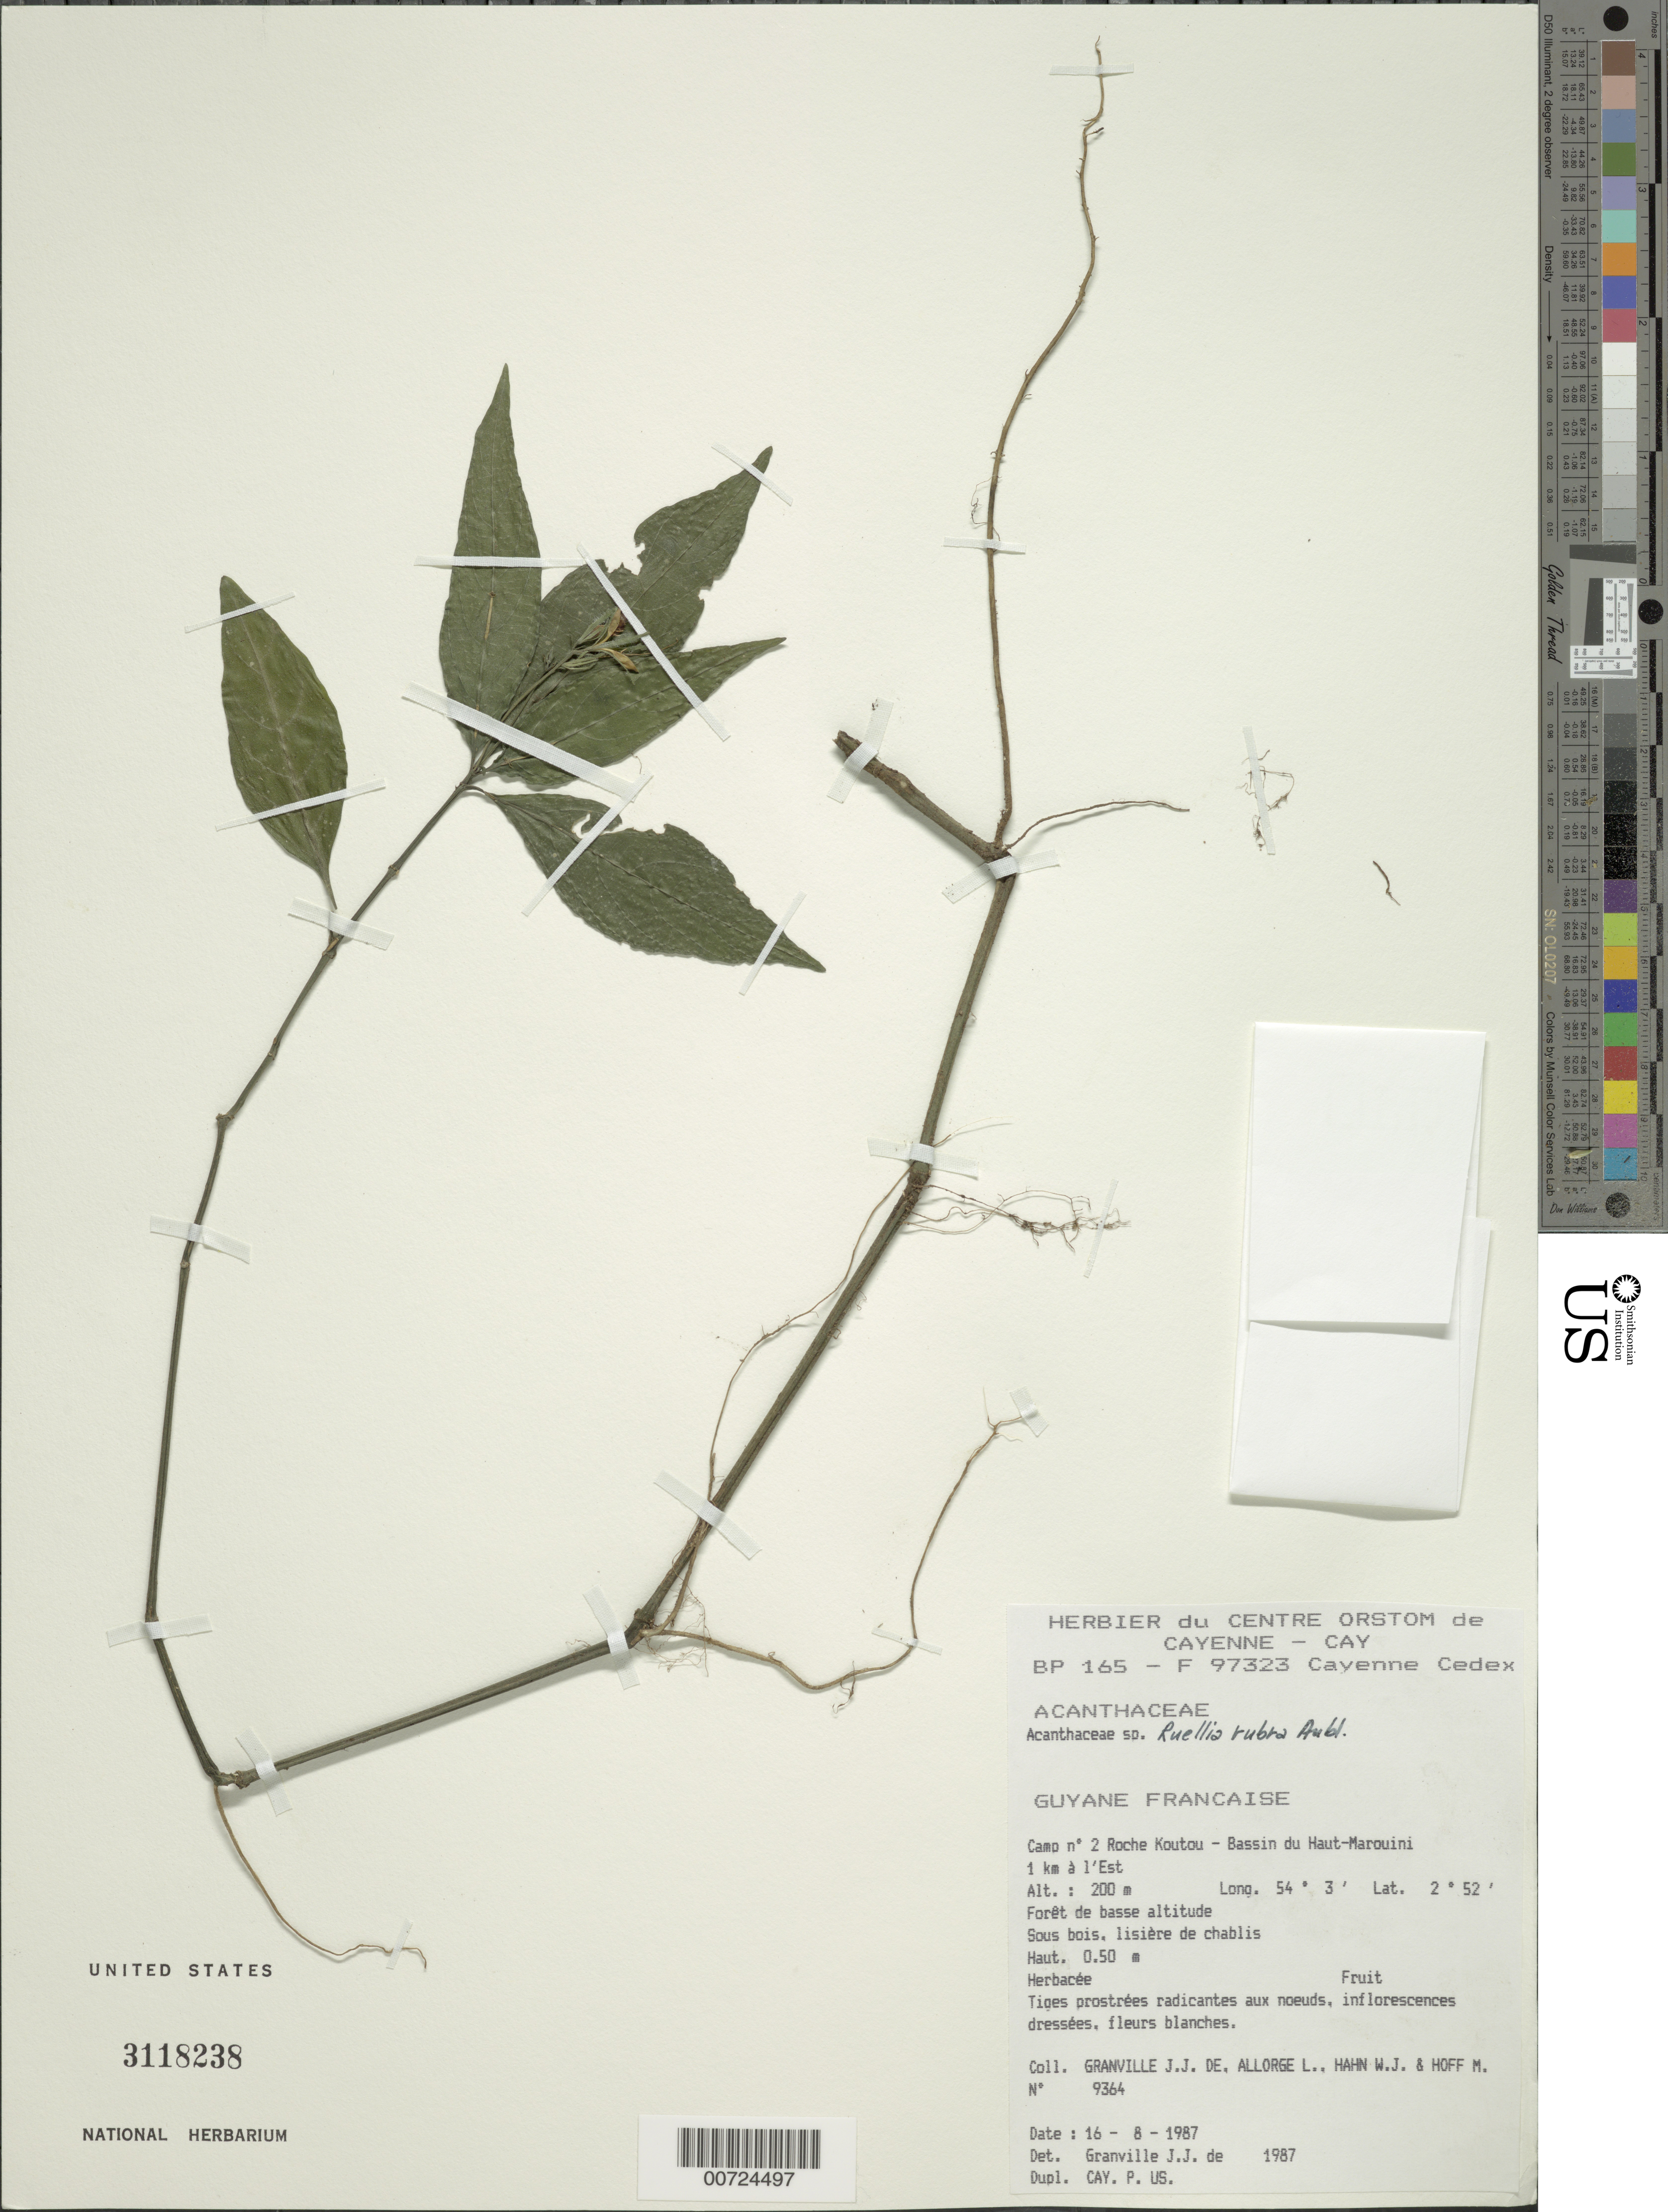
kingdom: Plantae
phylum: Tracheophyta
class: Magnoliopsida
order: Lamiales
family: Acanthaceae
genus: Ruellia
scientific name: Ruellia rubra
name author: Aubl.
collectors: J.-J. de Granville, L. Allorge, W. J. Hahn & M. Hoff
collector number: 9364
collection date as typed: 16-Aug-87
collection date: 1987-08-16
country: French Guiana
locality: Roche Koutou, Bassin du Haut-Marouini, 1 km a l'Est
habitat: Forêt de basse altitude.Sous bois, lisière de chablis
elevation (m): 200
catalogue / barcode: US 3118238